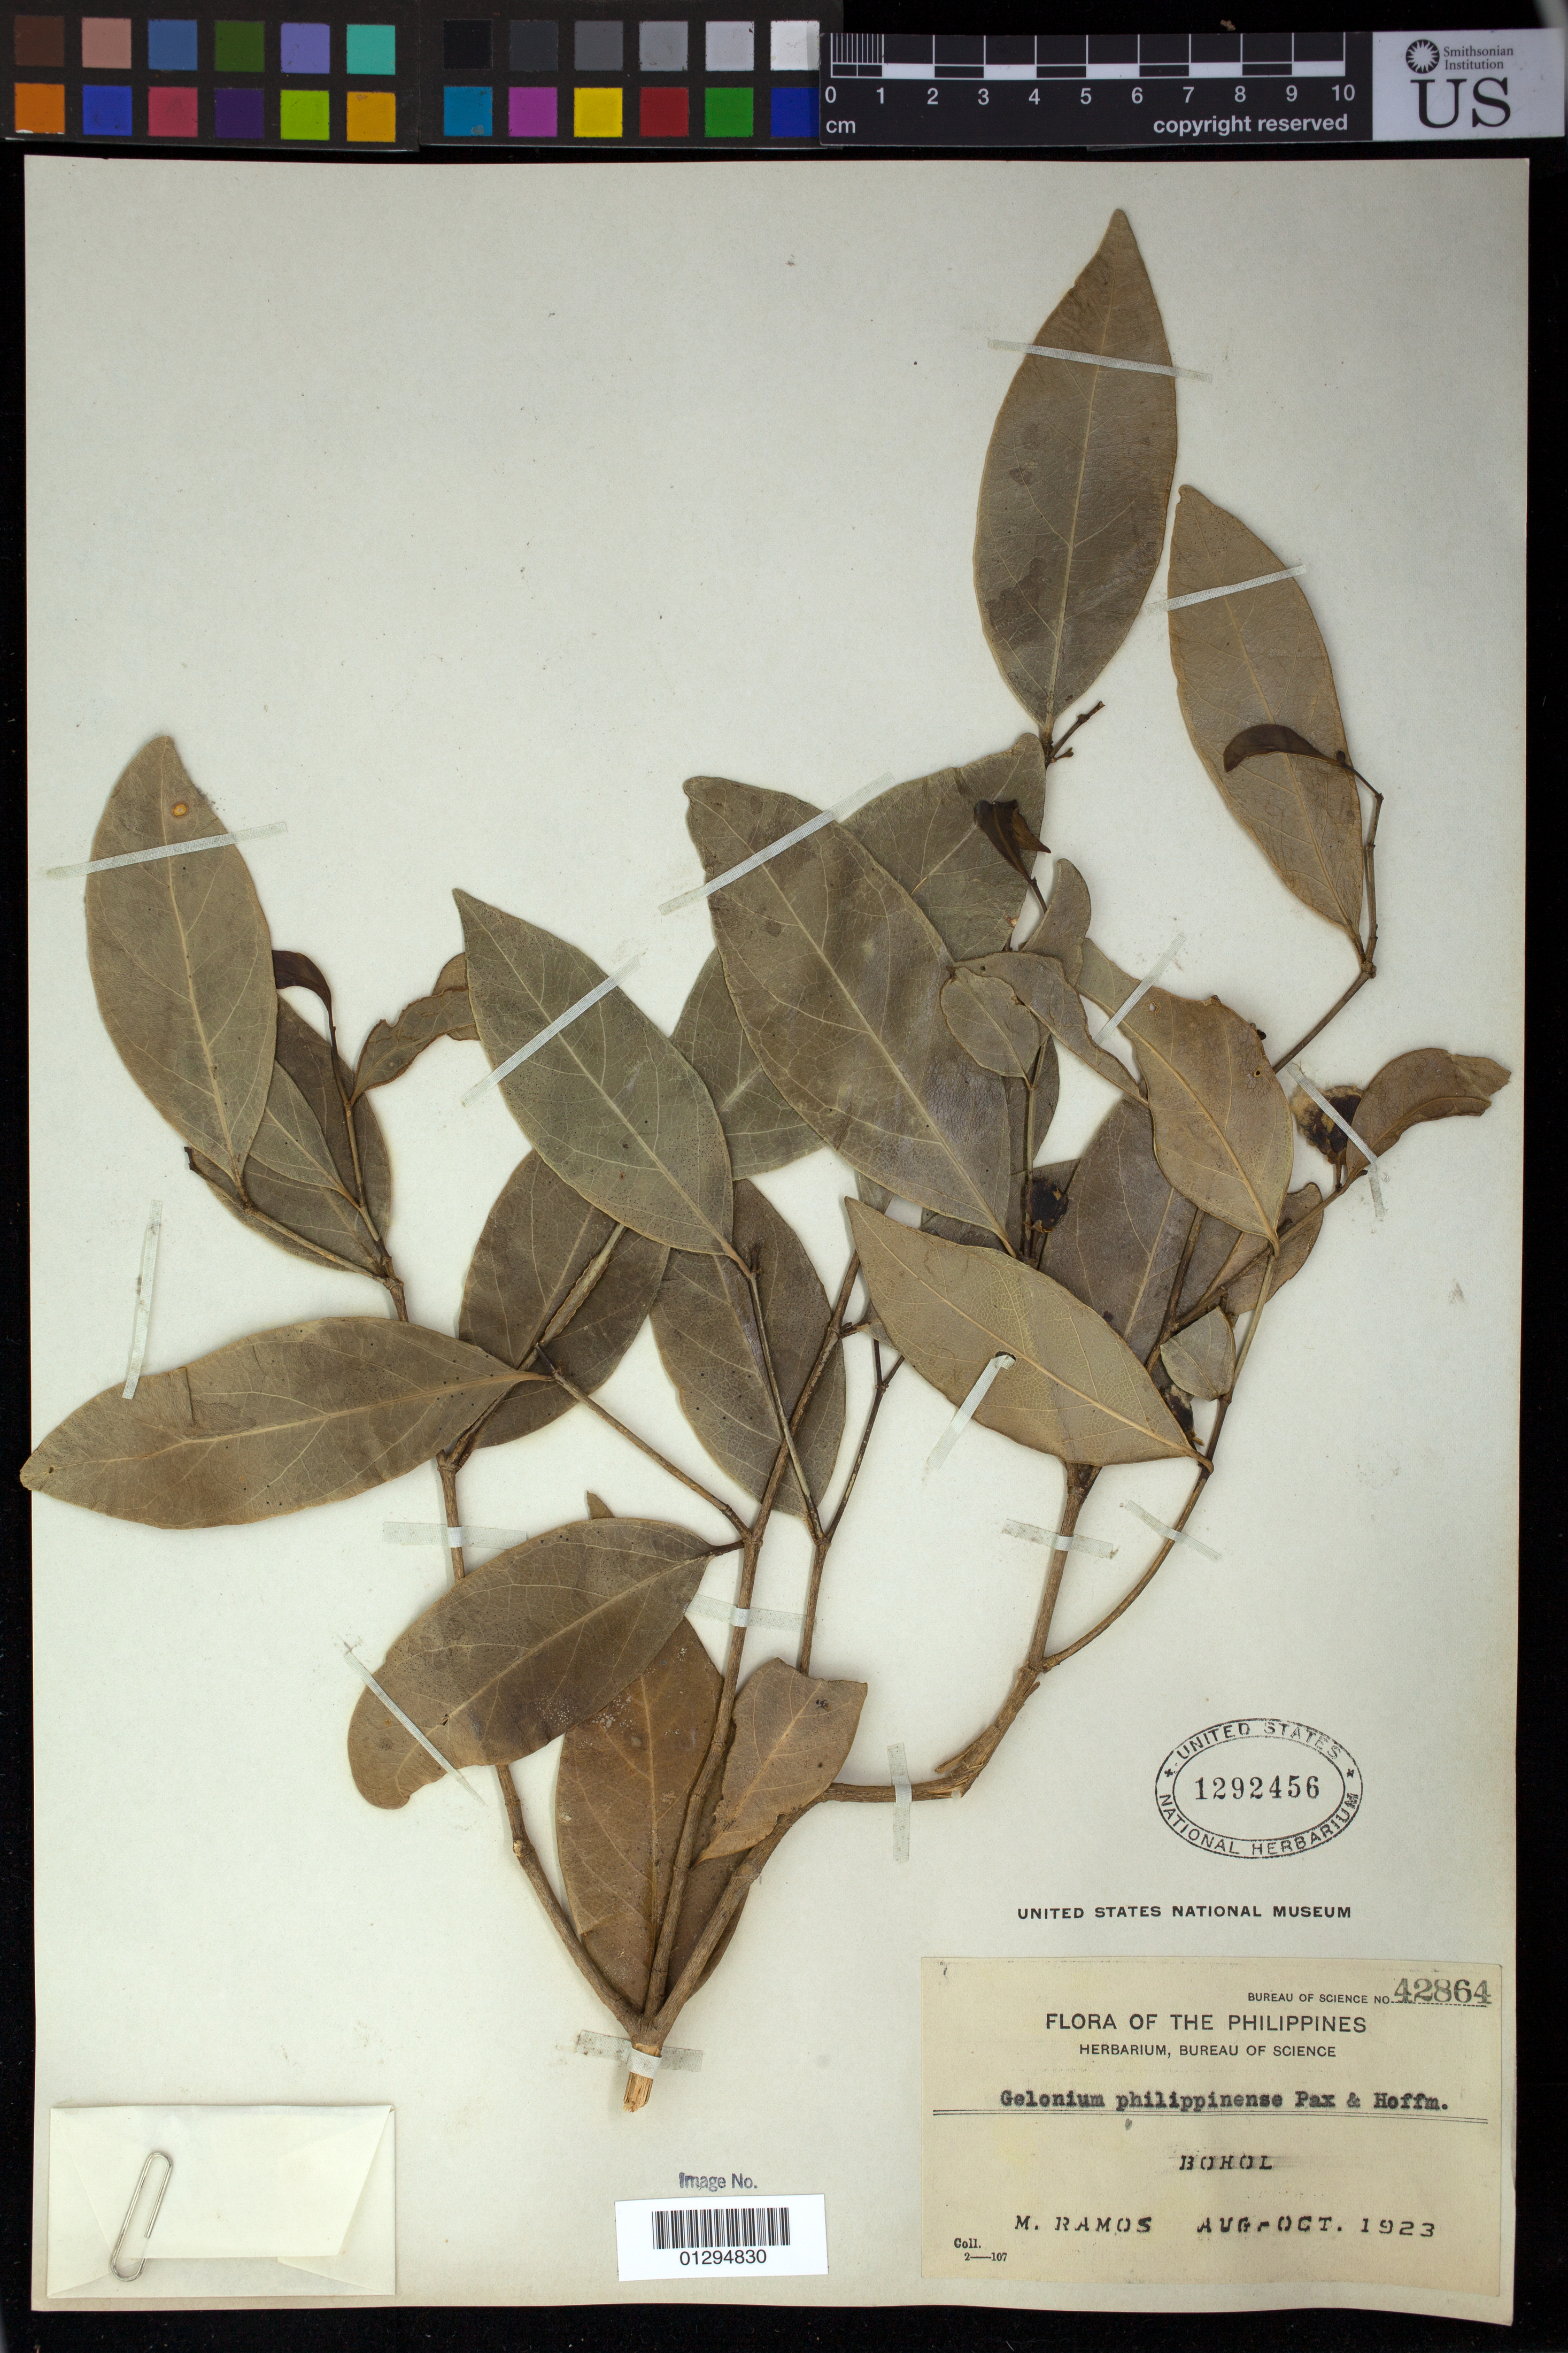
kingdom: Plantae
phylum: Tracheophyta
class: Magnoliopsida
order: Malpighiales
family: Euphorbiaceae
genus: Suregada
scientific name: Suregada philippinensis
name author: (Pax & K. Hoffm.) Croizat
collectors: M. Ramos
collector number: Bur. Sci. 42864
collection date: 1923-08/1923-10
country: Philippines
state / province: Central Visayas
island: Bohol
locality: Bohol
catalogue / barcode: US 1292456